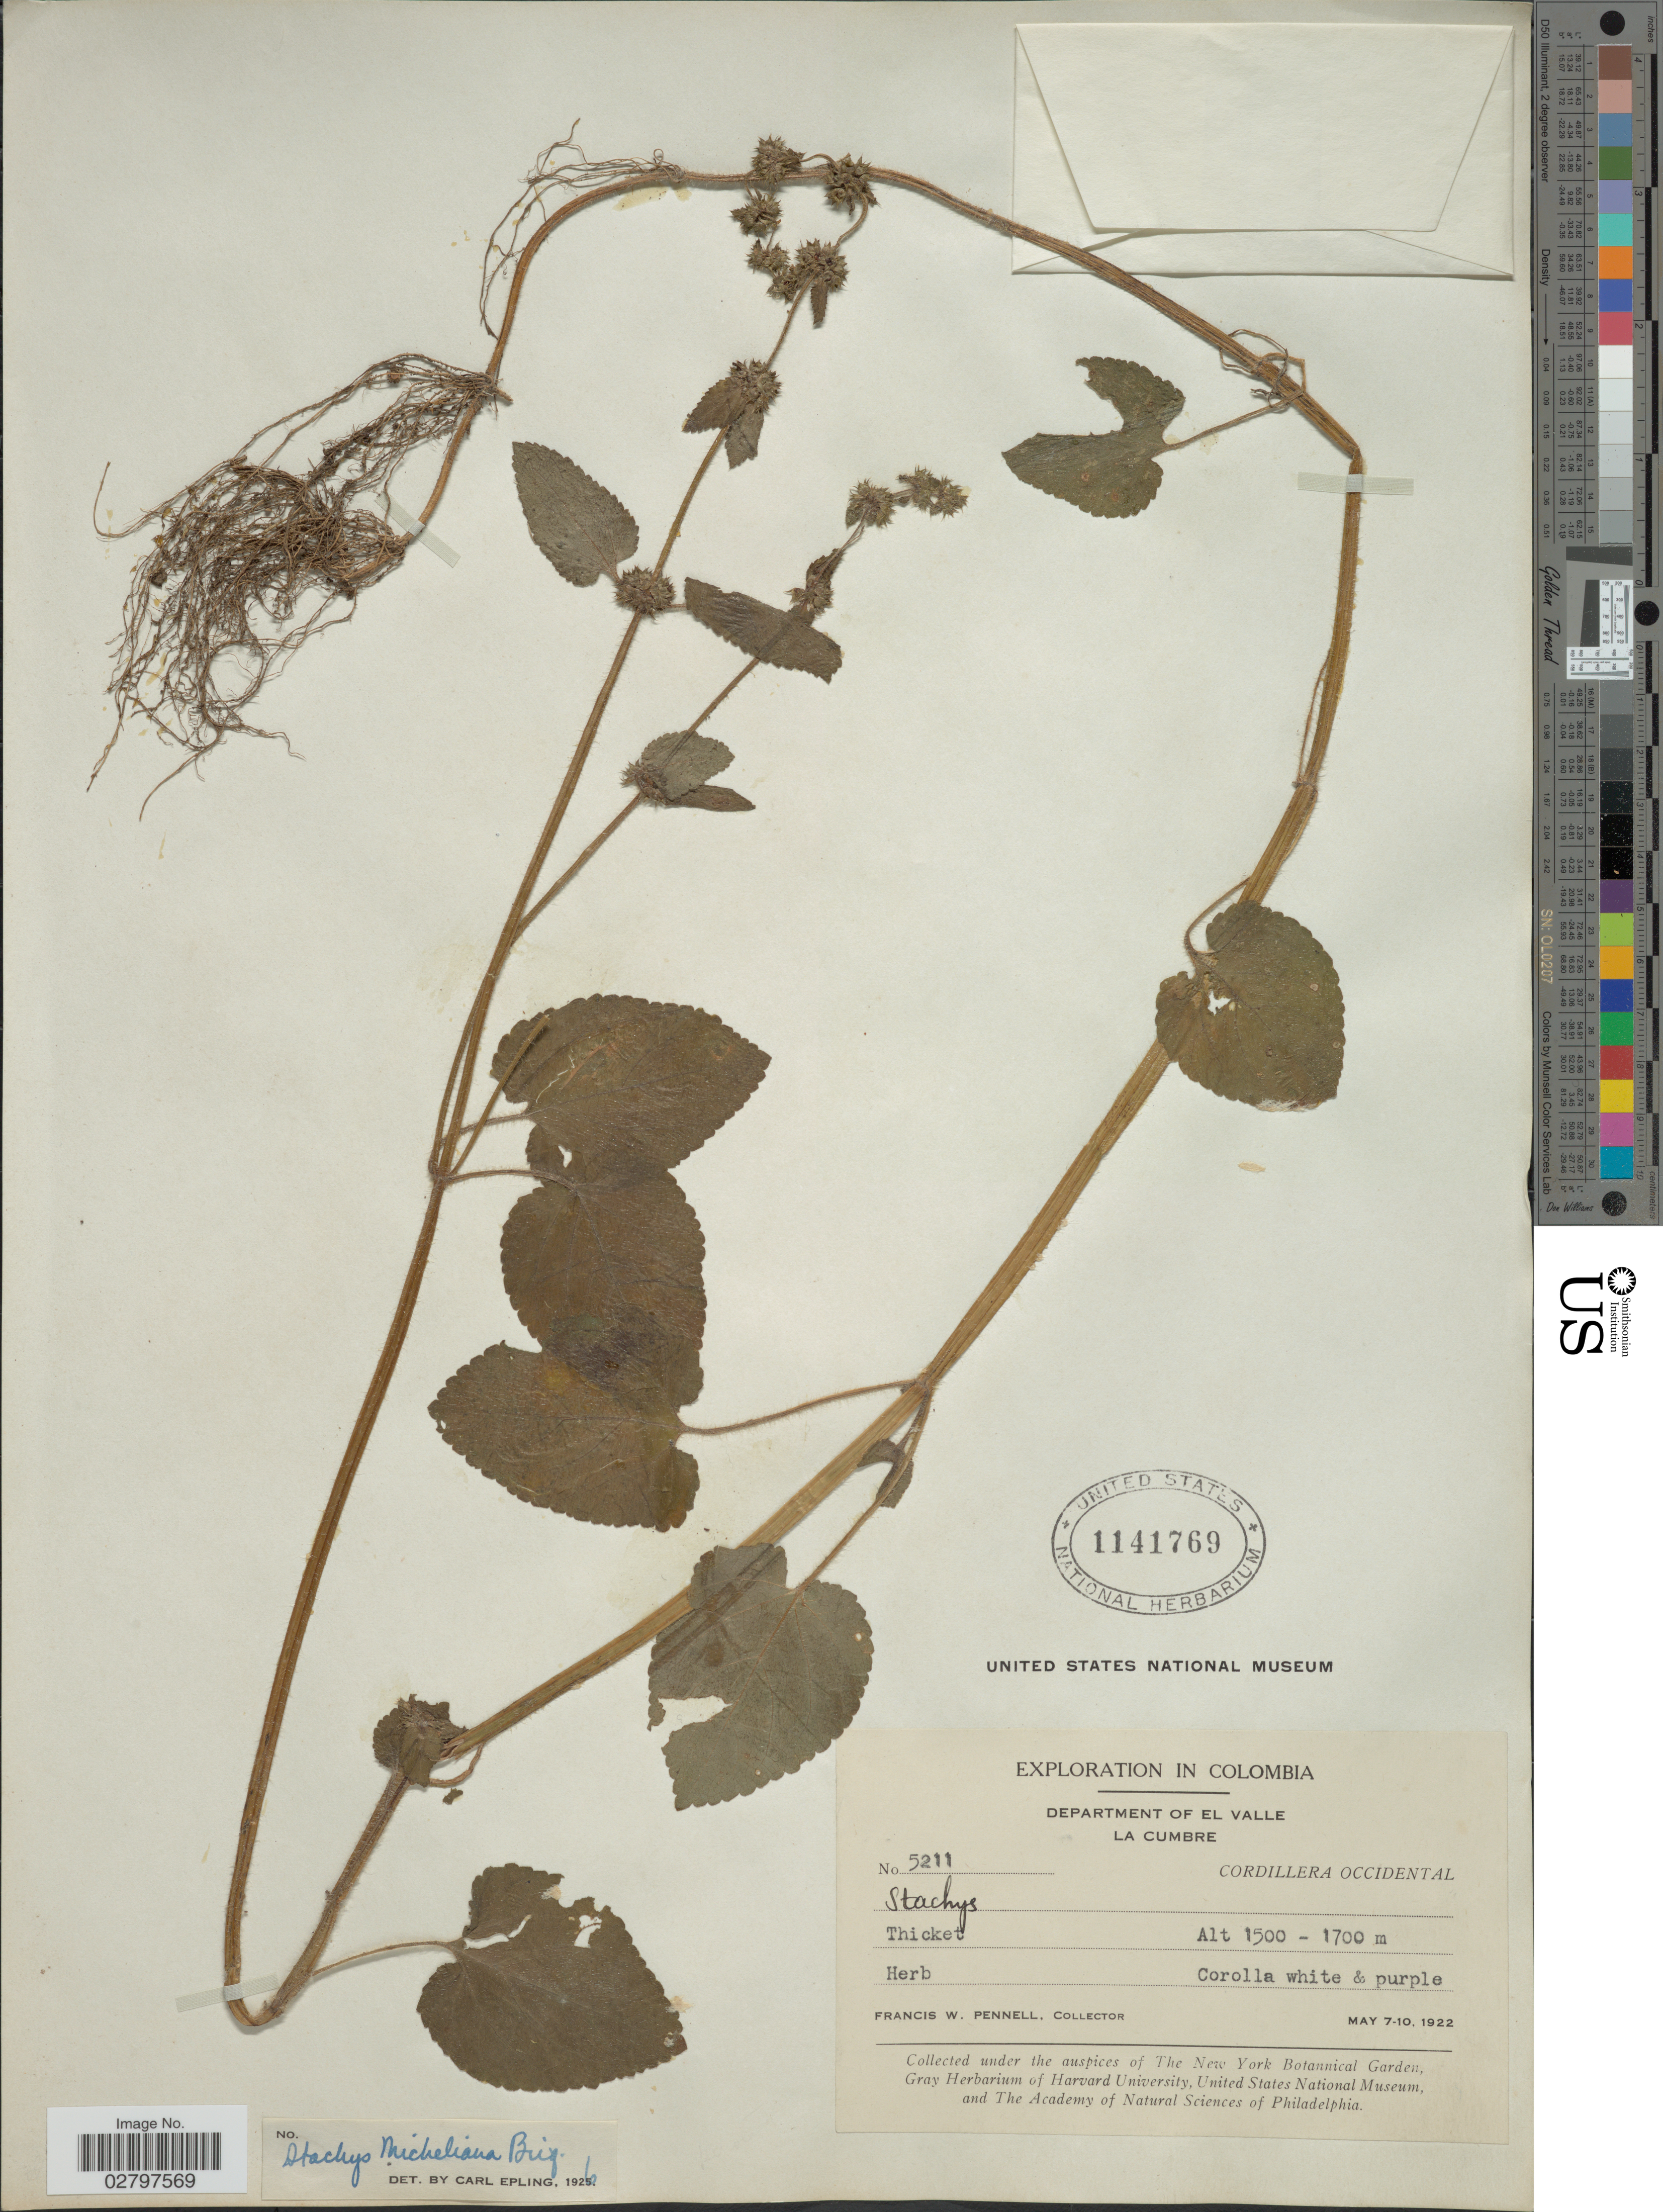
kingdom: Plantae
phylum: Tracheophyta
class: Magnoliopsida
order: Lamiales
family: Lamiaceae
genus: Stachys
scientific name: Stachys micheliana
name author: Briq. ex Micheli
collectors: F. W. Pennell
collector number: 5211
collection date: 1922-05-07/1922-05-10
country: Colombia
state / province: Valle del Cauca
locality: Department of el Valle, La Cumbre, Cordillera Occidental.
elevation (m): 1500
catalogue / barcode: US 1141769